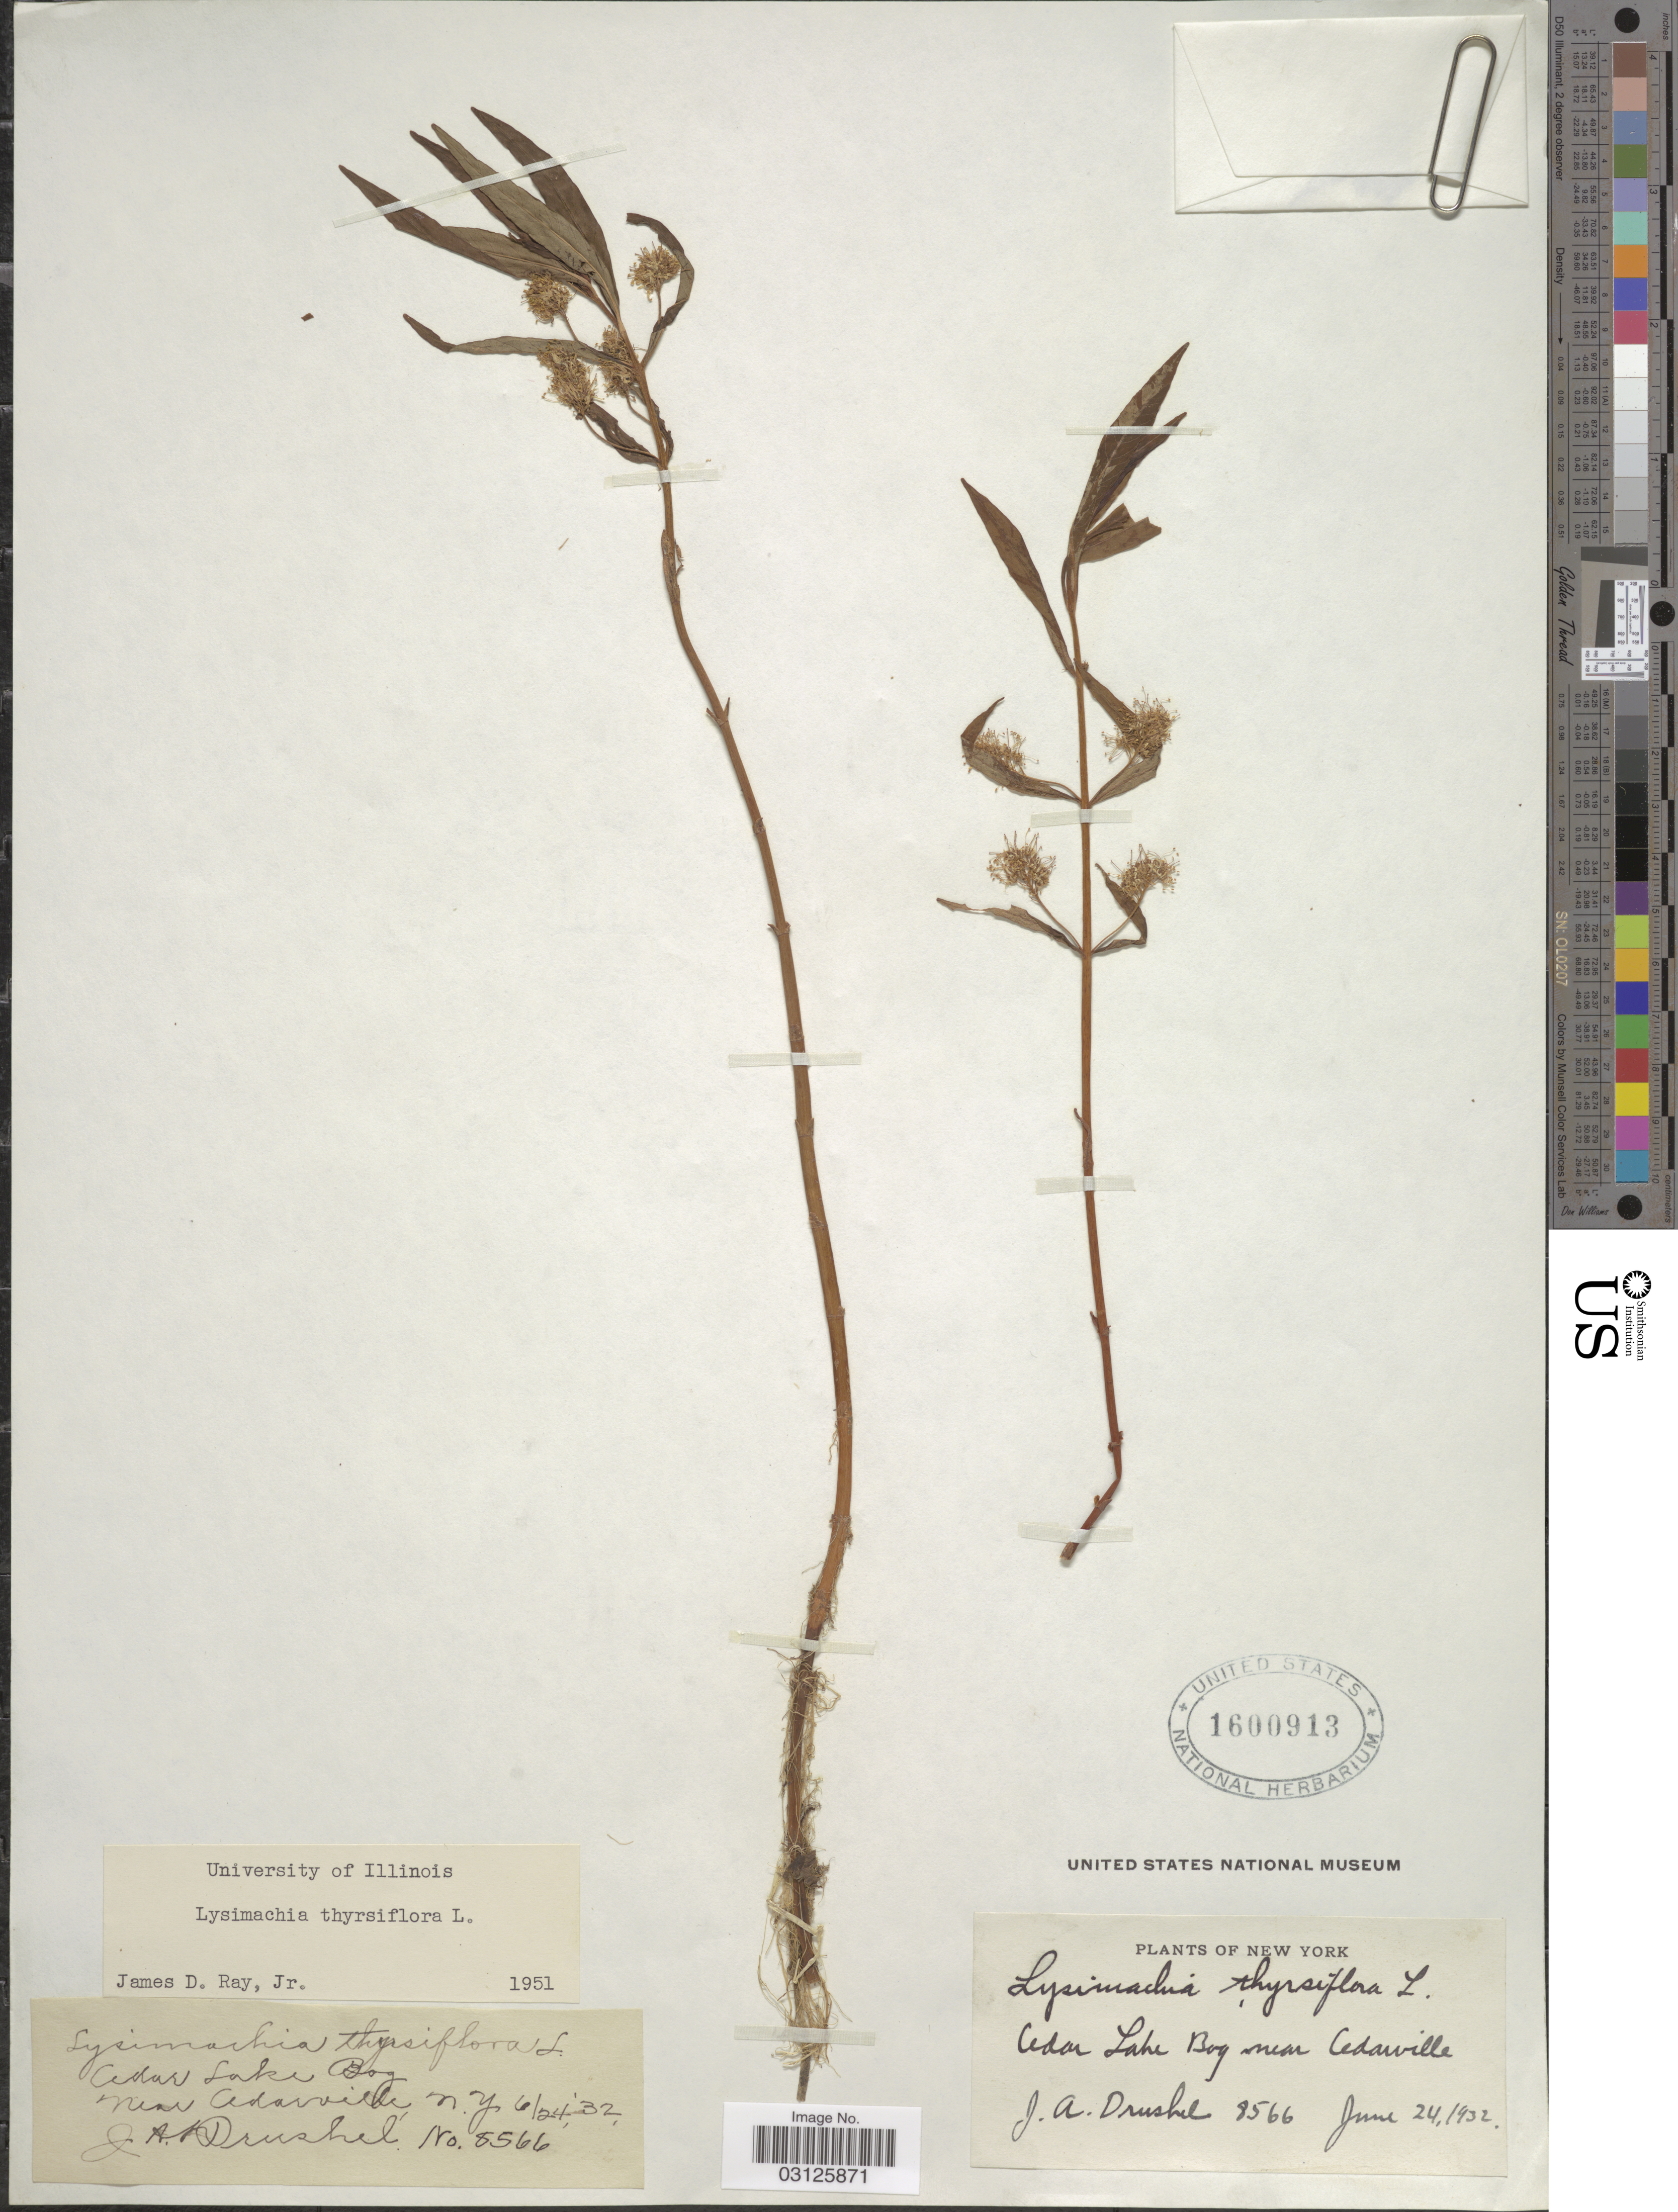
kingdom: Plantae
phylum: Tracheophyta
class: Magnoliopsida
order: Ericales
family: Primulaceae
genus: Lysimachia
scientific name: Lysimachia thyrsiflora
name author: L.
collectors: J. A. Drushel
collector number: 8566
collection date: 1932-06-24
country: United States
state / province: New York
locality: Cedar Lake Bog near Cedarville. N. Y.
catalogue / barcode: US 1600913